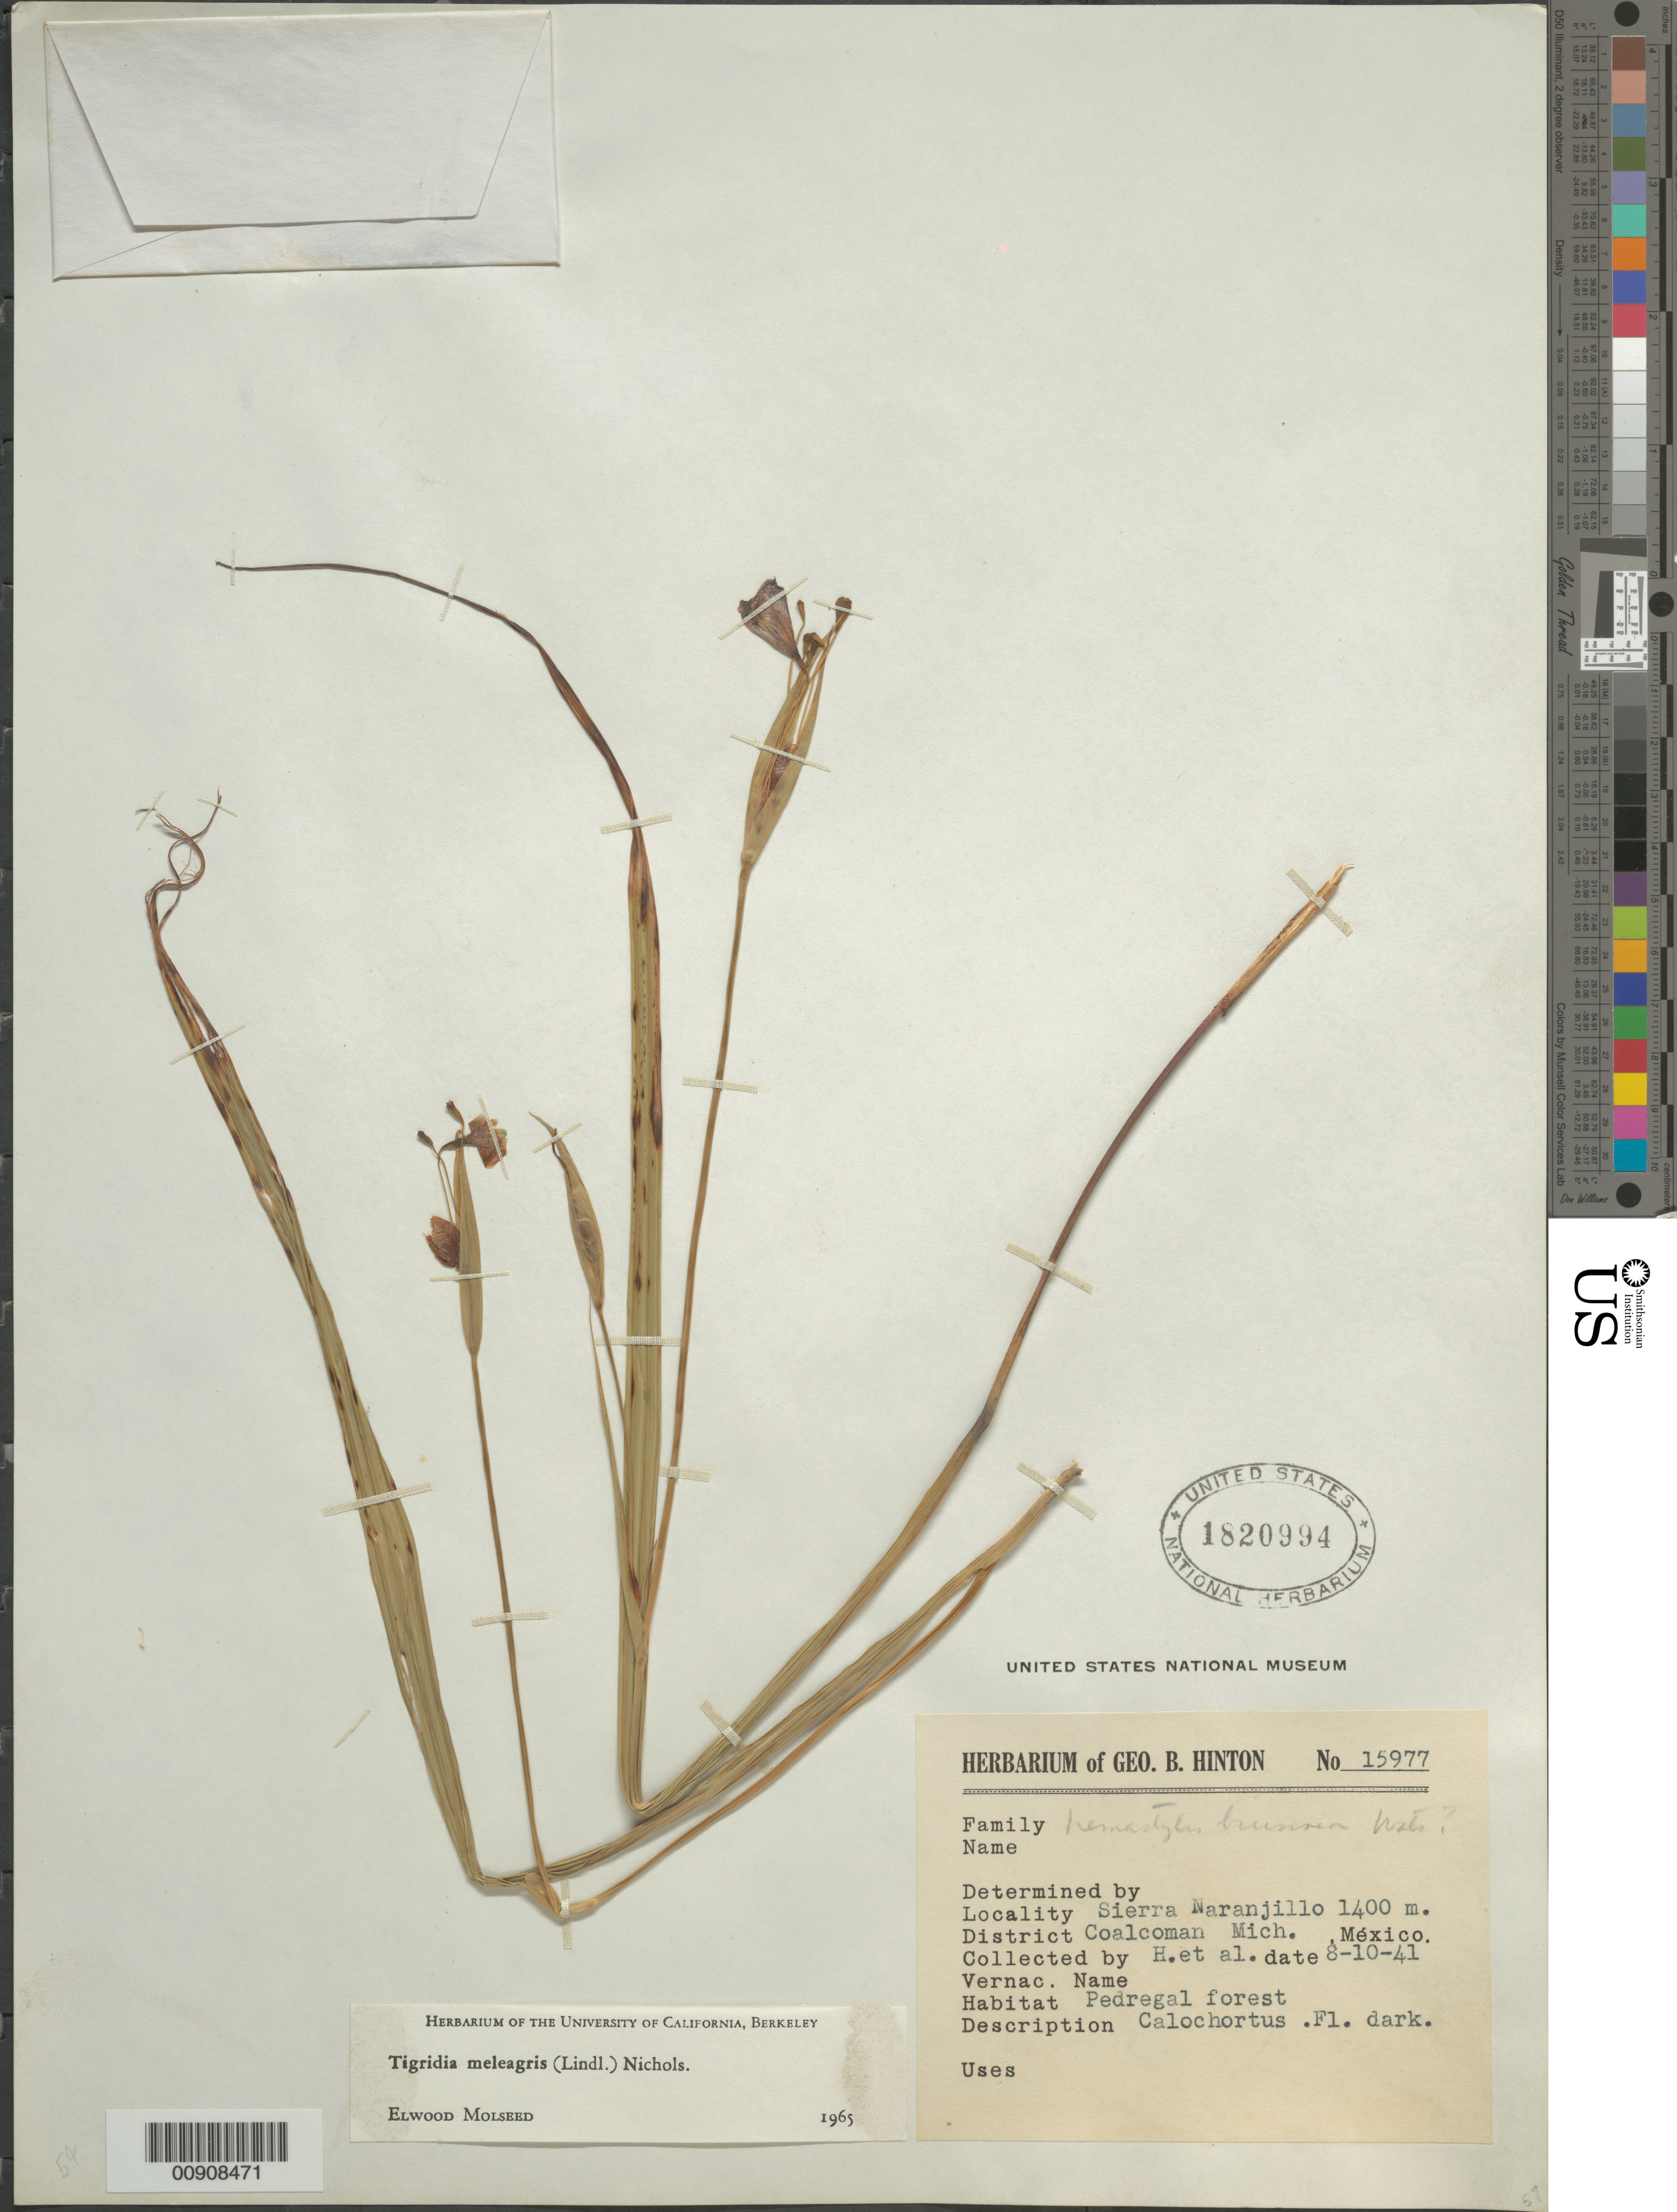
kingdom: Plantae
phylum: Tracheophyta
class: Liliopsida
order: Asparagales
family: Iridaceae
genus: Tigridia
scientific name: Tigridia meleagris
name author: (Lindl.) G. Nicholson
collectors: G. B. Hinton & et al.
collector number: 15977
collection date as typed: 10 Aug 1941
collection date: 1941-08-10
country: Mexico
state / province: Michoacán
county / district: Coalcomán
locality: Sierra Naranjillo, District Coalcomán, Michoacán.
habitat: Pedregal forest.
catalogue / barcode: US 1820994